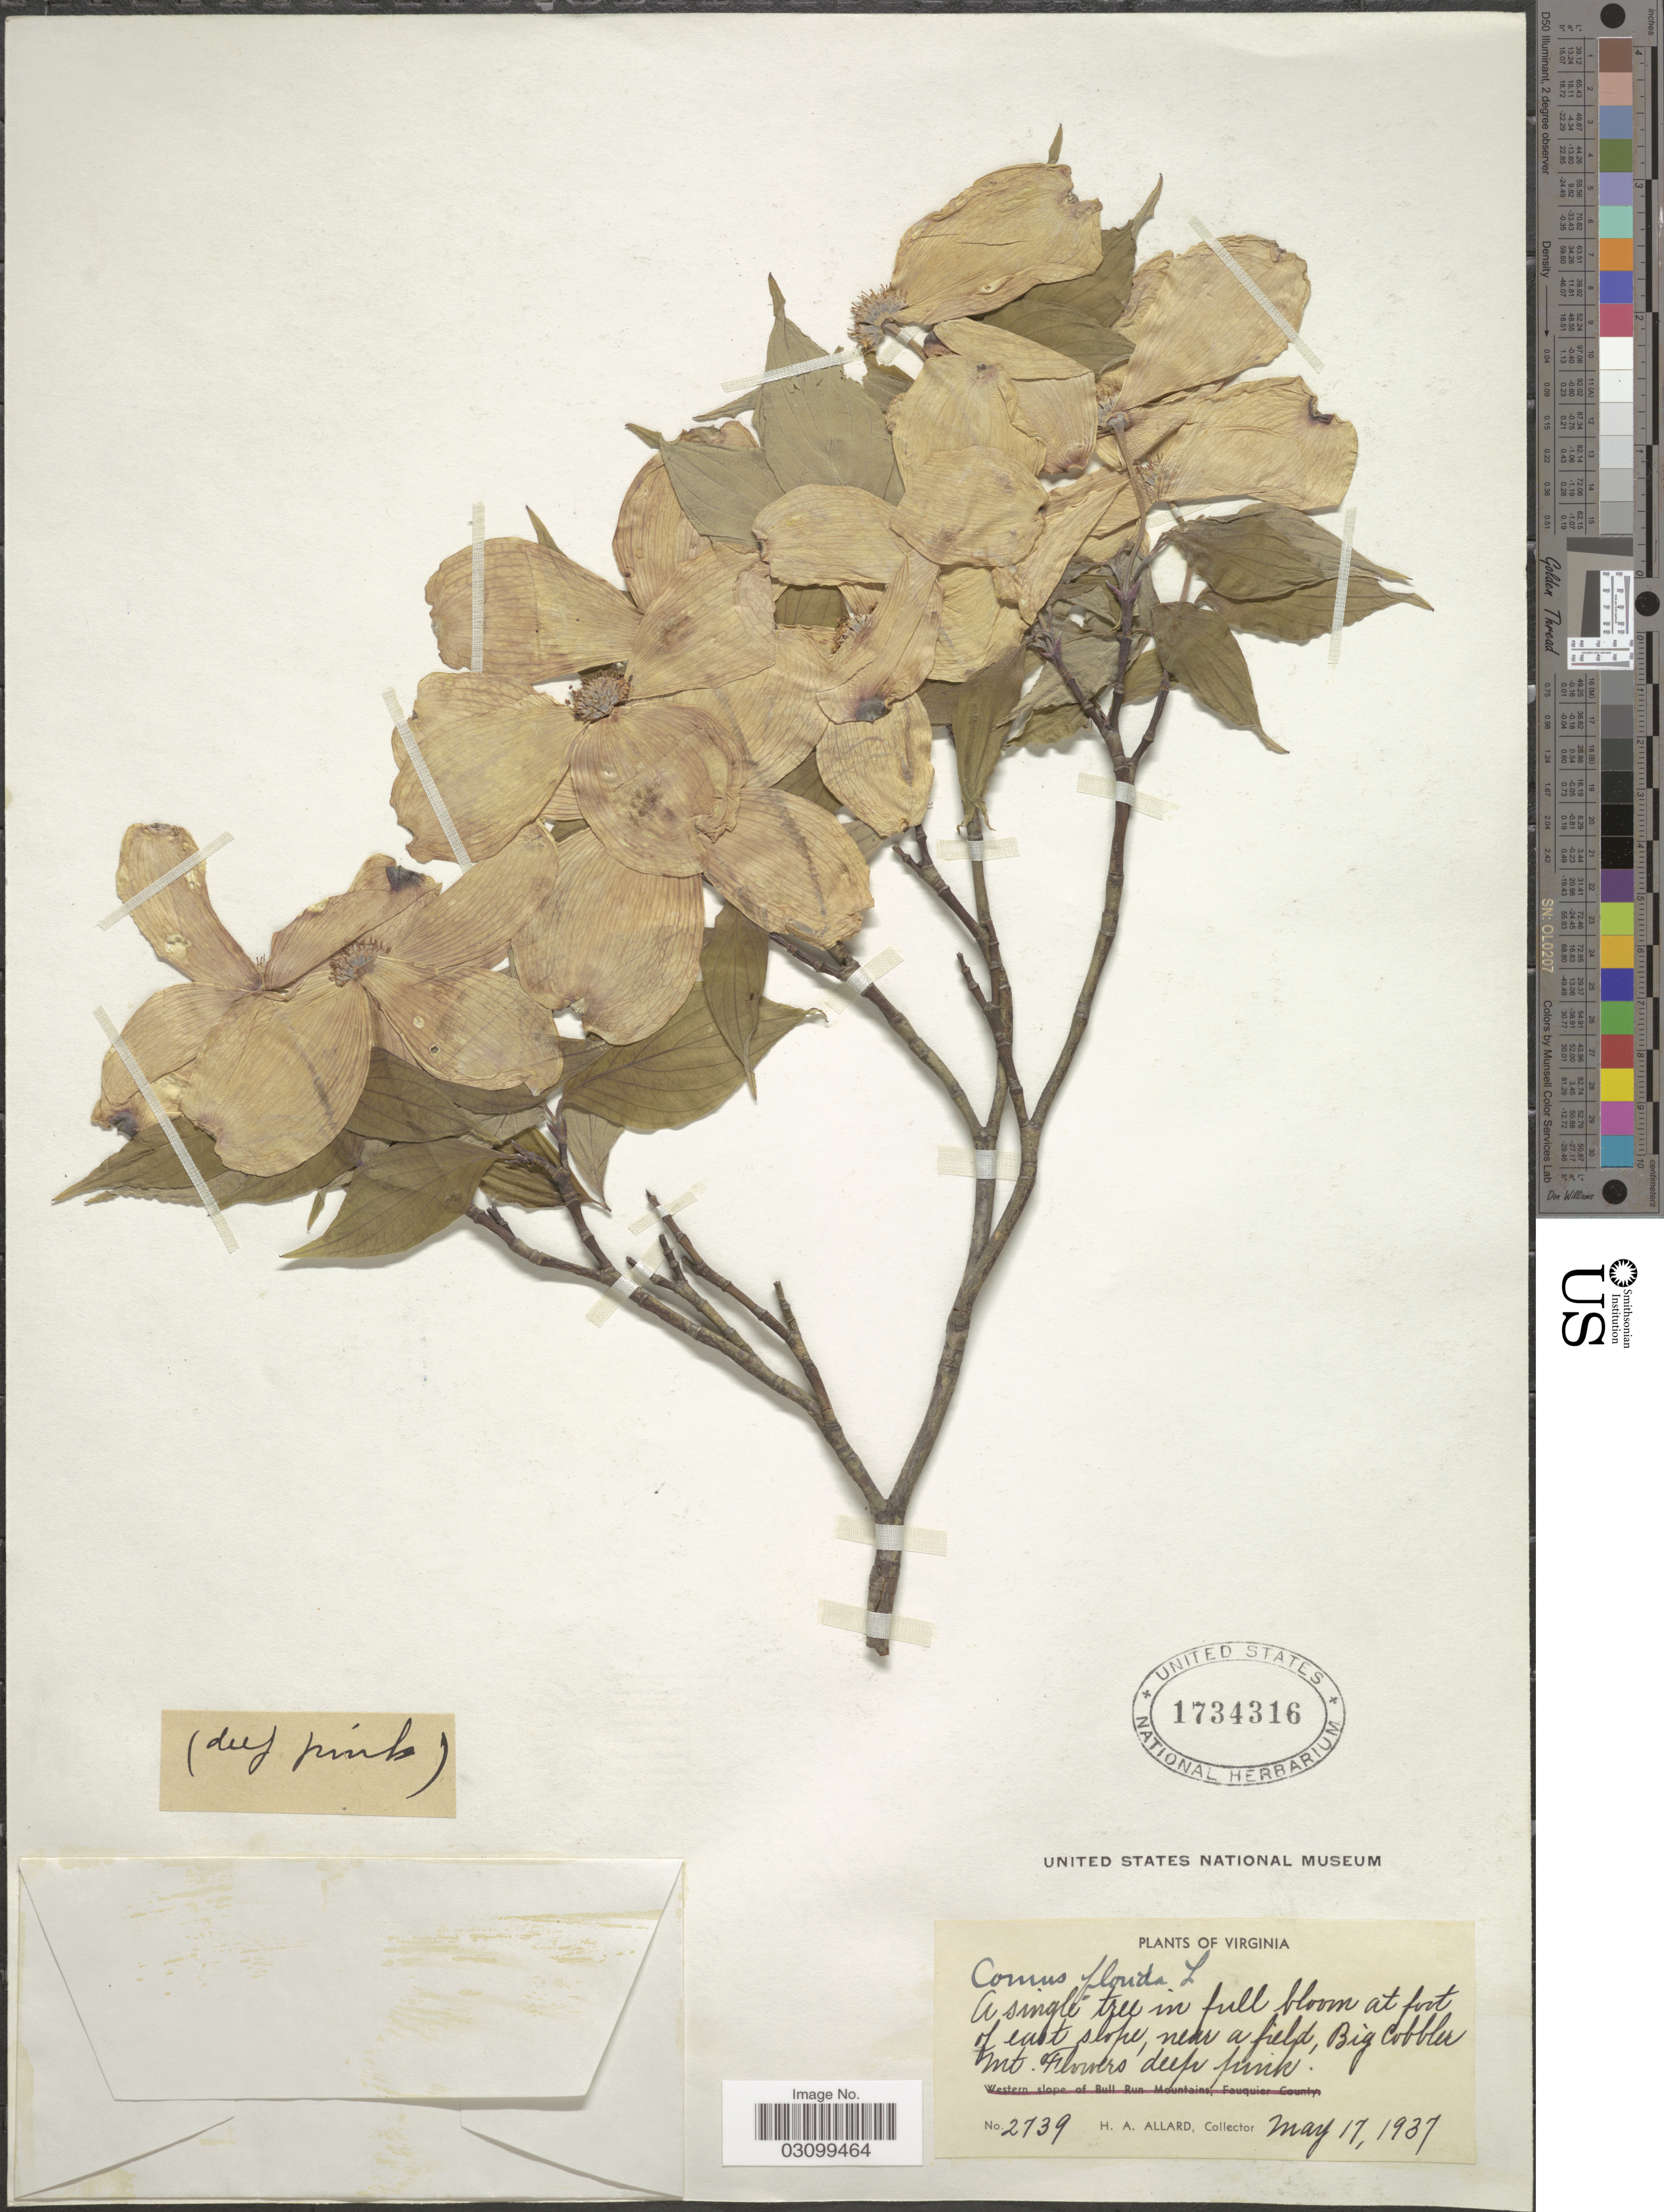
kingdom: Plantae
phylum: Tracheophyta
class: Magnoliopsida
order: Cornales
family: Cornaceae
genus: Cornus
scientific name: Cornus florida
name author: L.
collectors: H. A. Allard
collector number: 2739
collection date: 1937-05-17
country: United States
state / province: Virginia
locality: A single tree in full bloom at foot of east slope, near a field, Big Cobber Mt.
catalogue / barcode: US 1734316